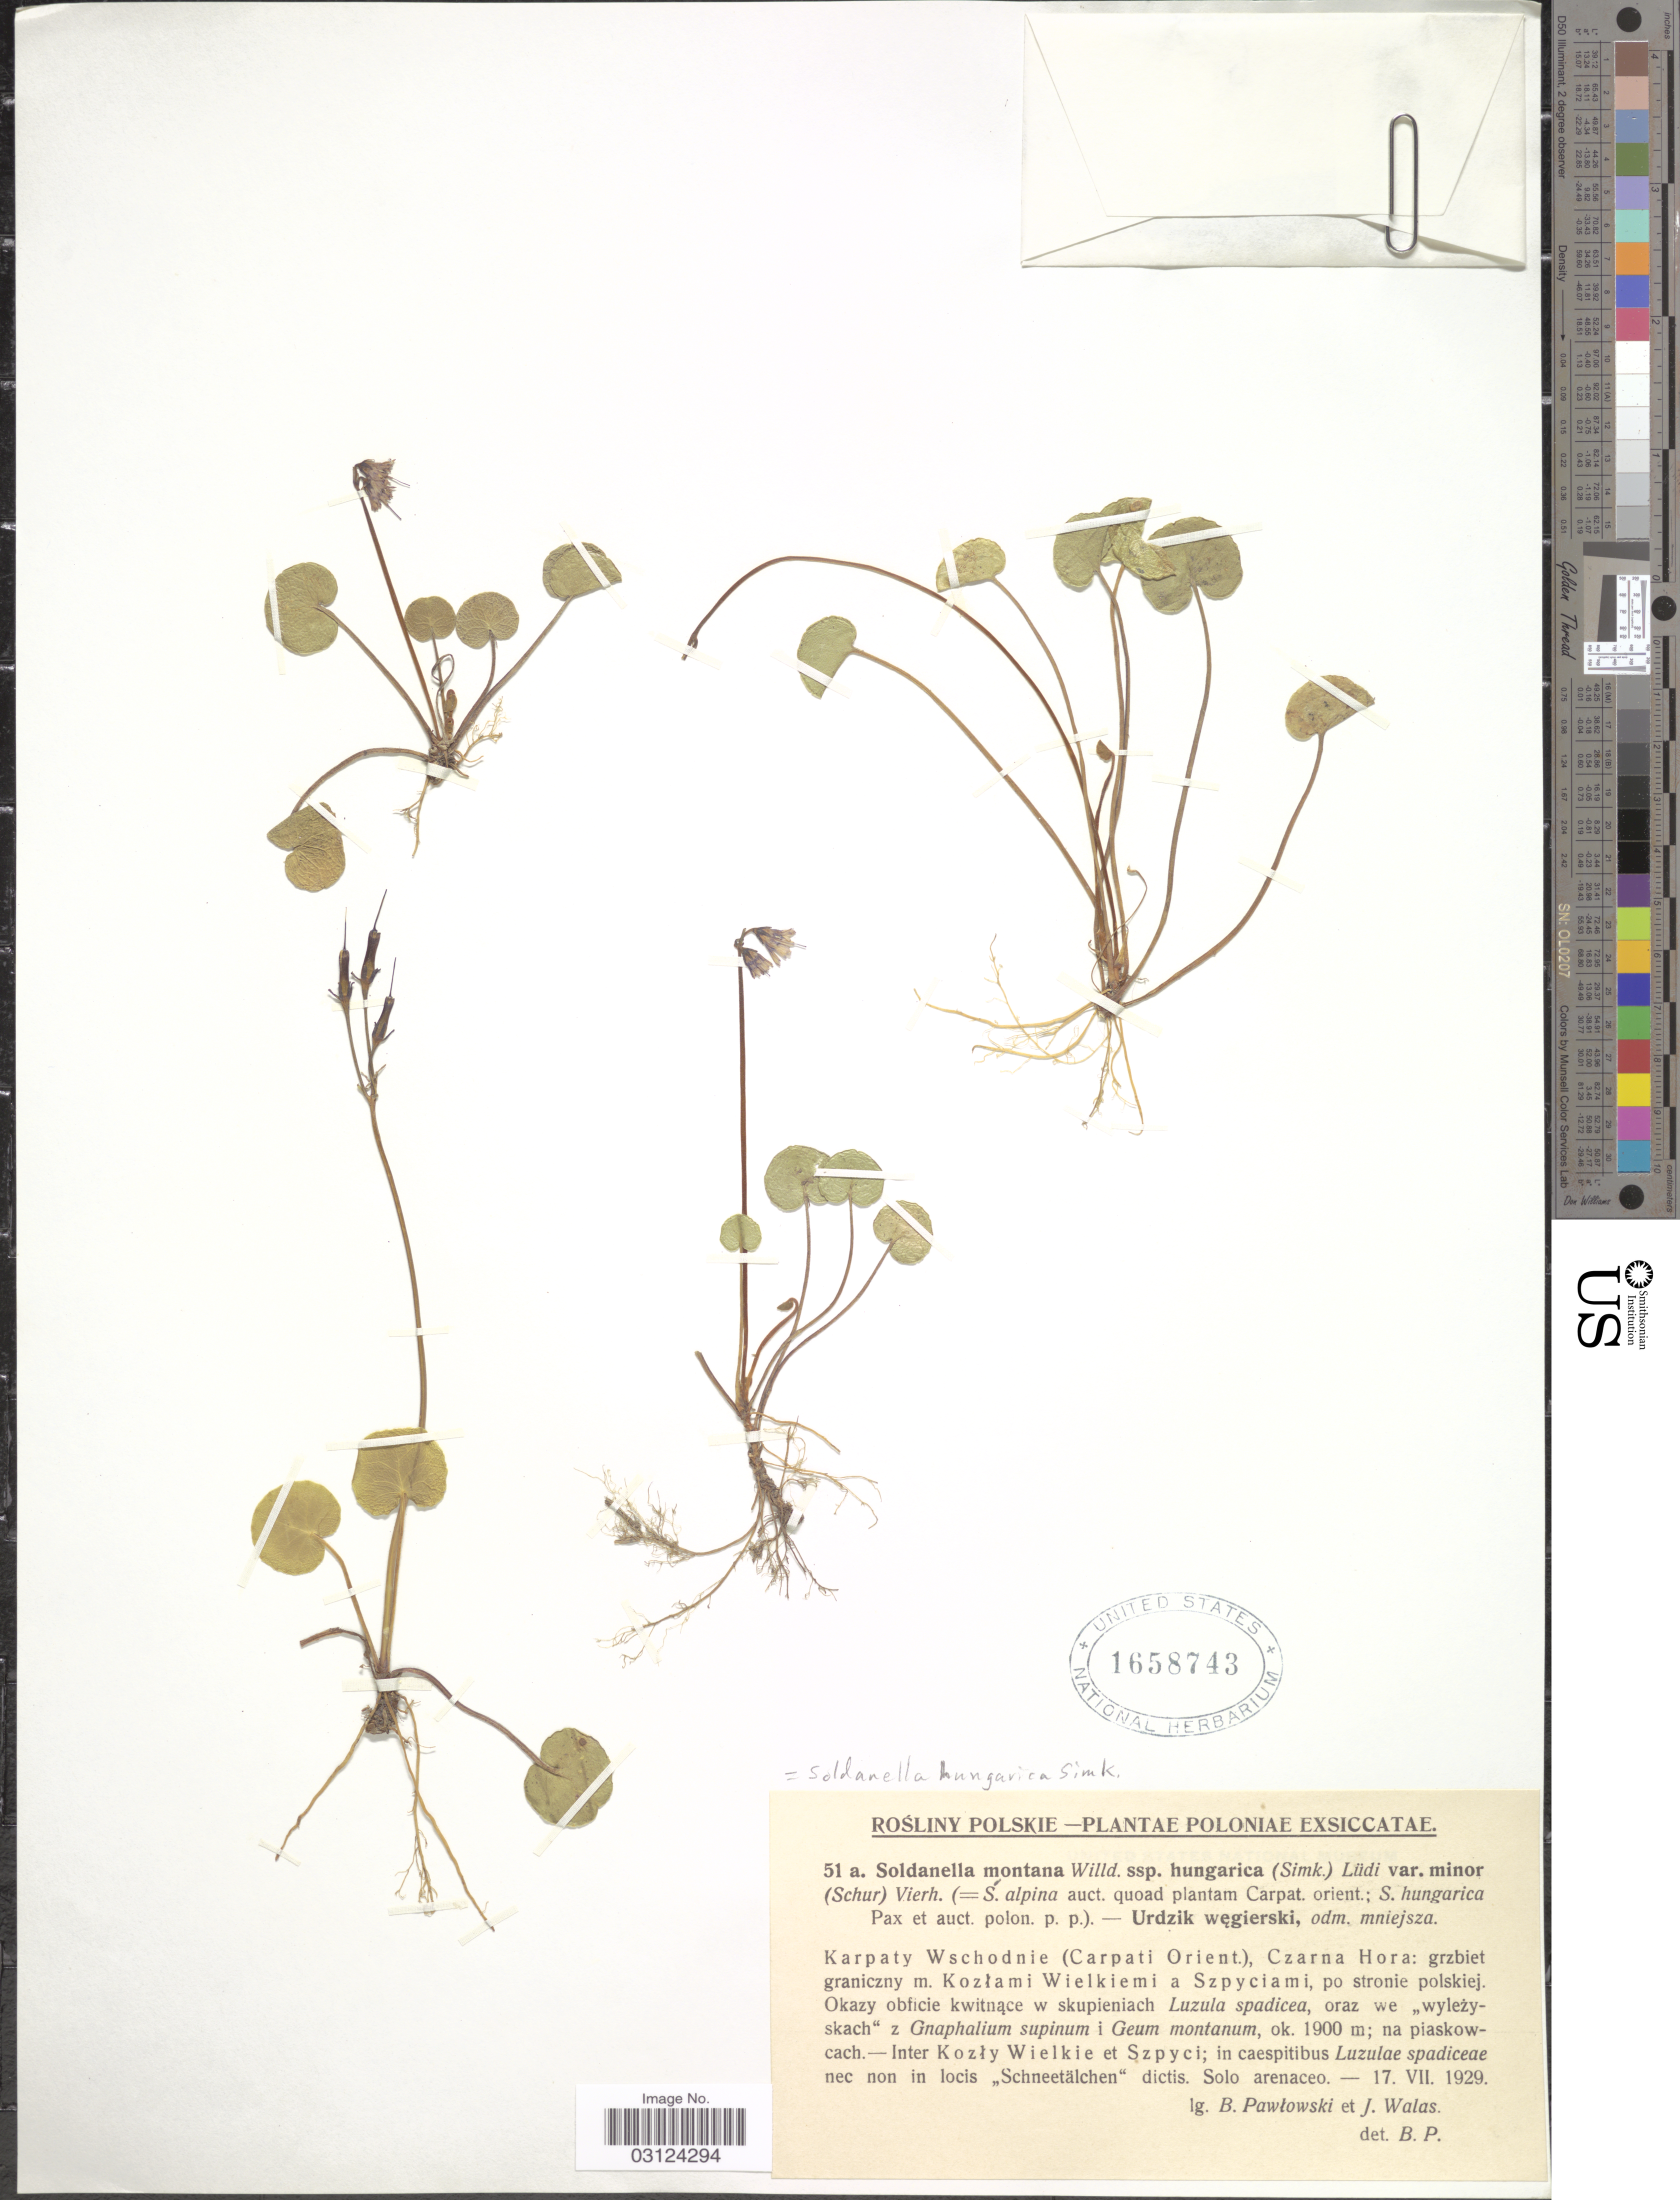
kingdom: Plantae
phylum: Tracheophyta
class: Magnoliopsida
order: Ericales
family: Primulaceae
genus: Soldanella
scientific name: Soldanella hungarica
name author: Simonk.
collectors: B. Pawlowski & J. Walas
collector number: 51a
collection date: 1929-07-17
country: Poland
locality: Karpaty Wschodnie (Carpati Orient.), Czarna Hora: grzbiet graniczny m. Kozlami Wielkiemi a Szpyciami, po stronie polskiej.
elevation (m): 1900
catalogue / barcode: US 1658743